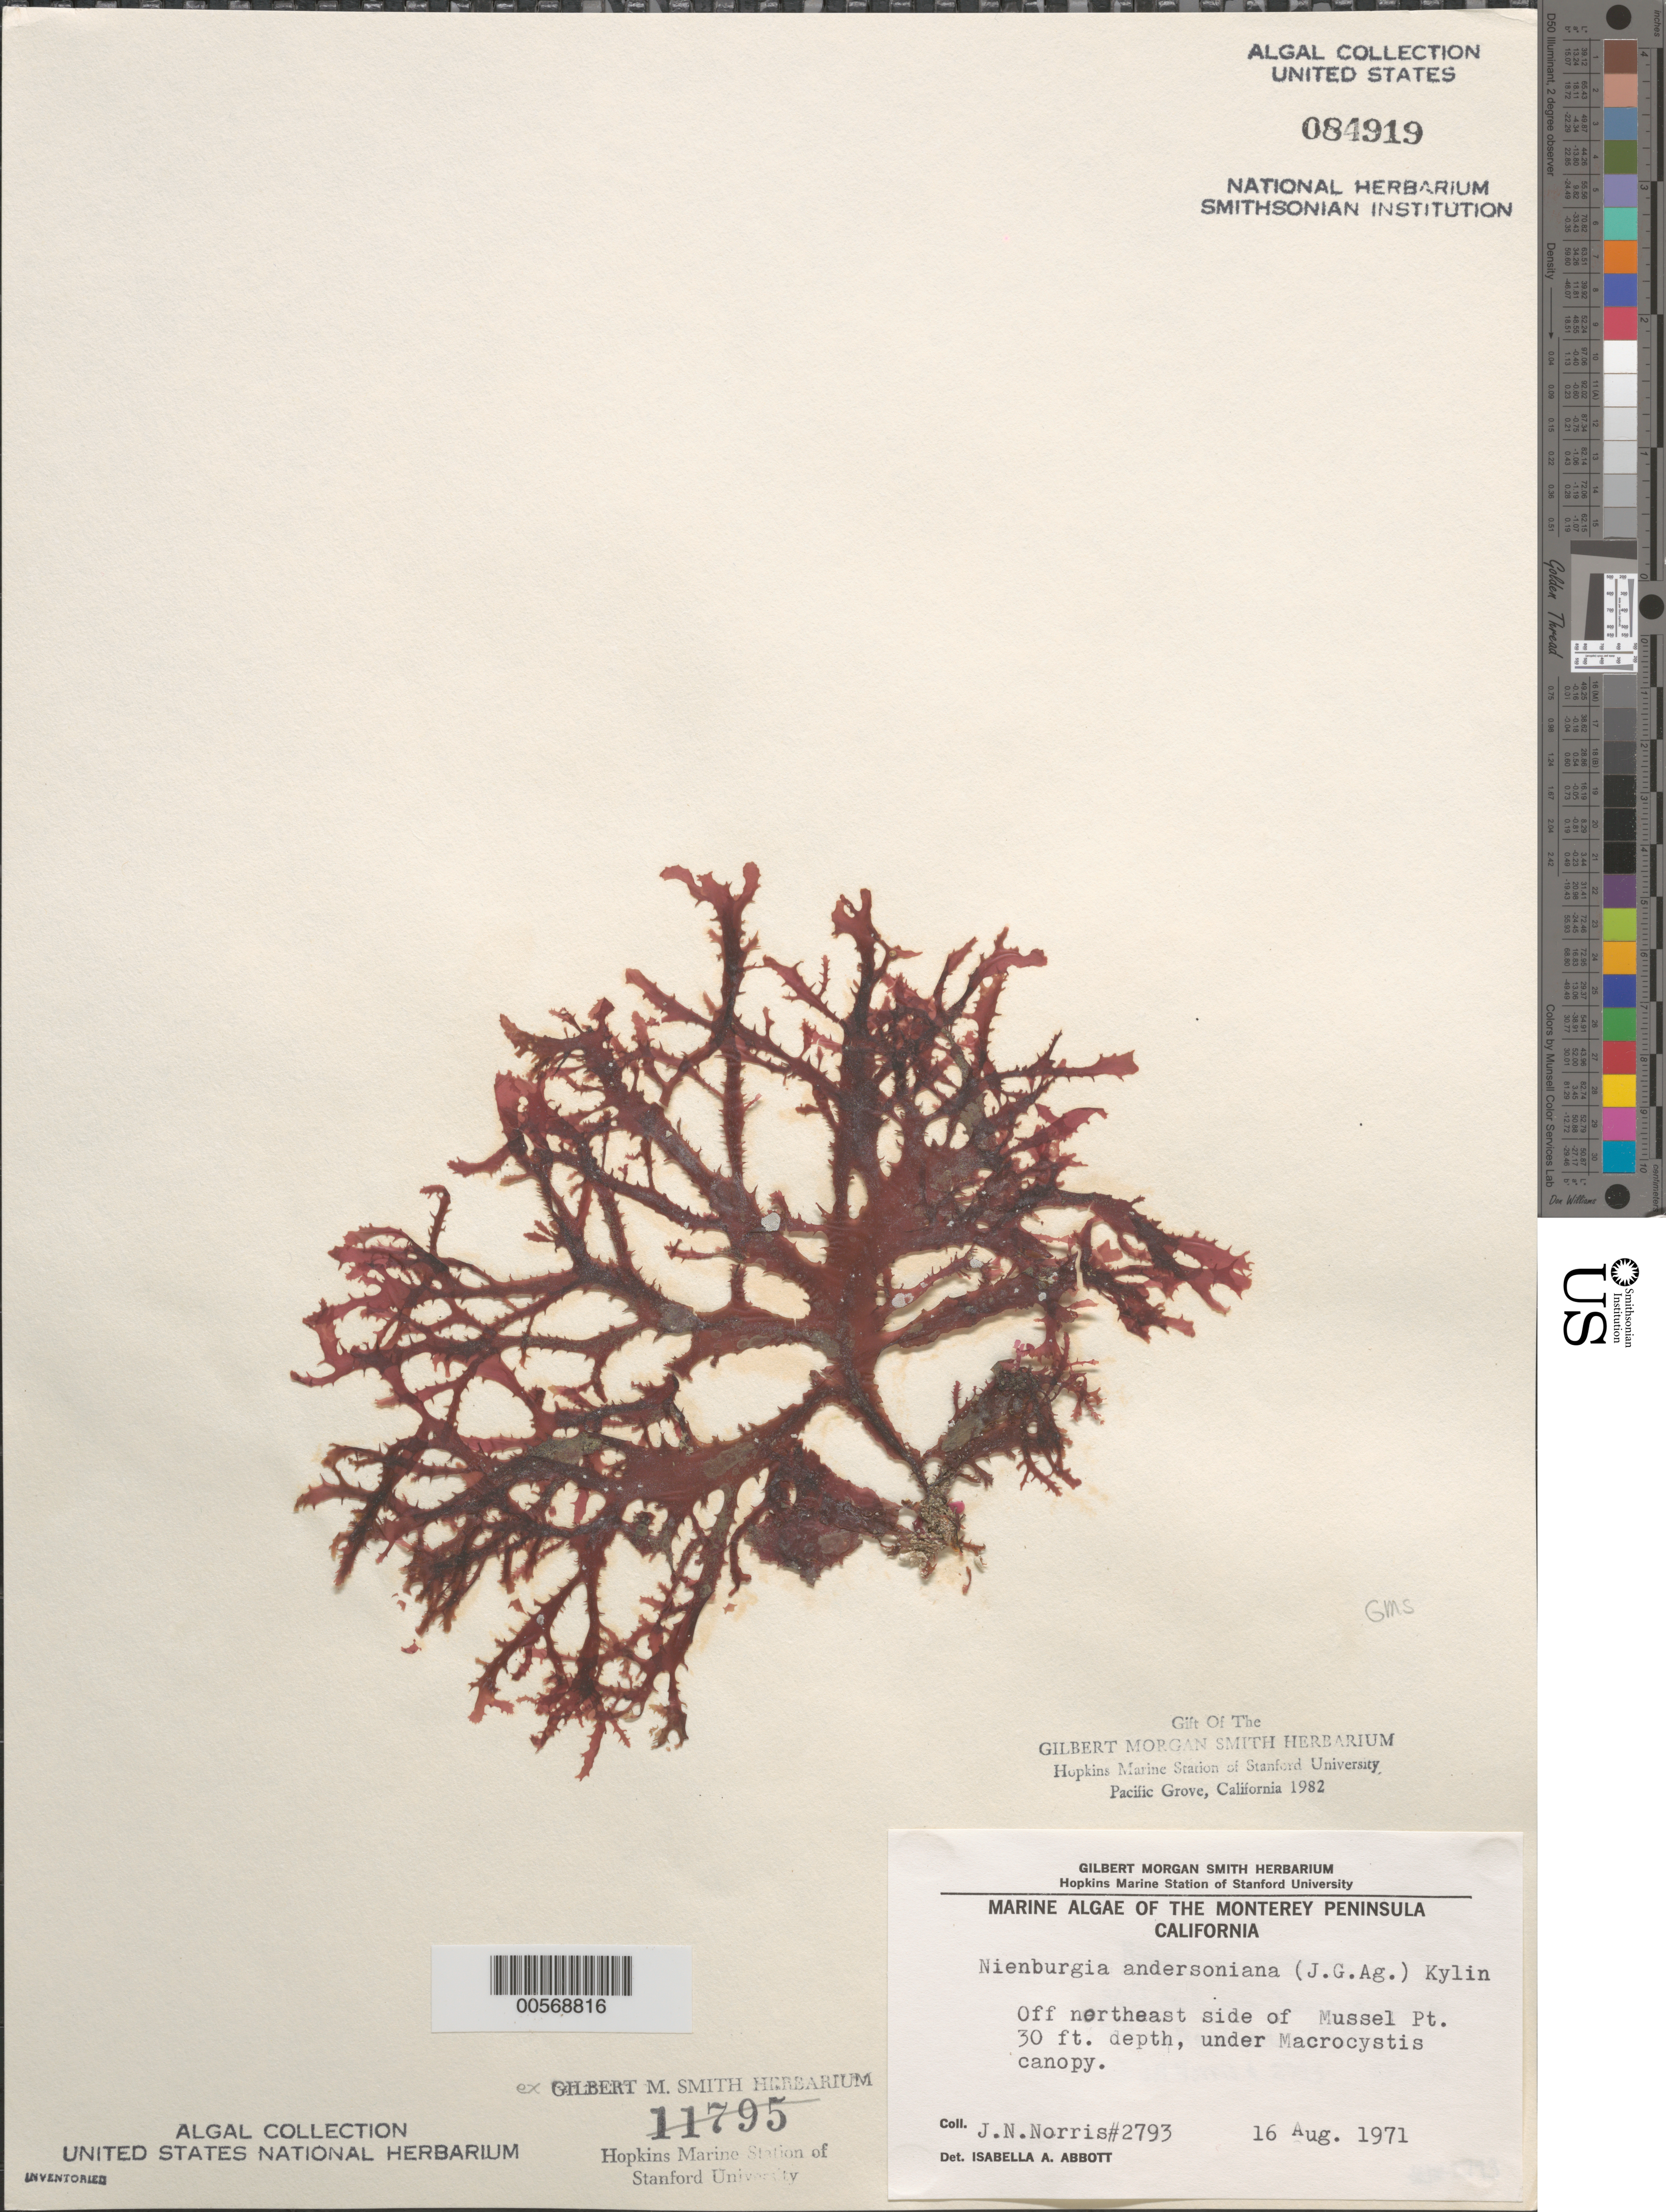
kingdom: Plantae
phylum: Rhodophyta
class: Florideophyceae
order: Ceramiales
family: Delesseriaceae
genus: Nienburgia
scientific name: Nienburgia andersoniana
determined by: Abbott, Isabella A.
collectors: J. N. Norris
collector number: JN-2793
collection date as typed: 16 Aug 1971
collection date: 1971-08-16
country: United States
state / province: California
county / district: Monterey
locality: Off Mussel Point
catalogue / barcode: US 84919